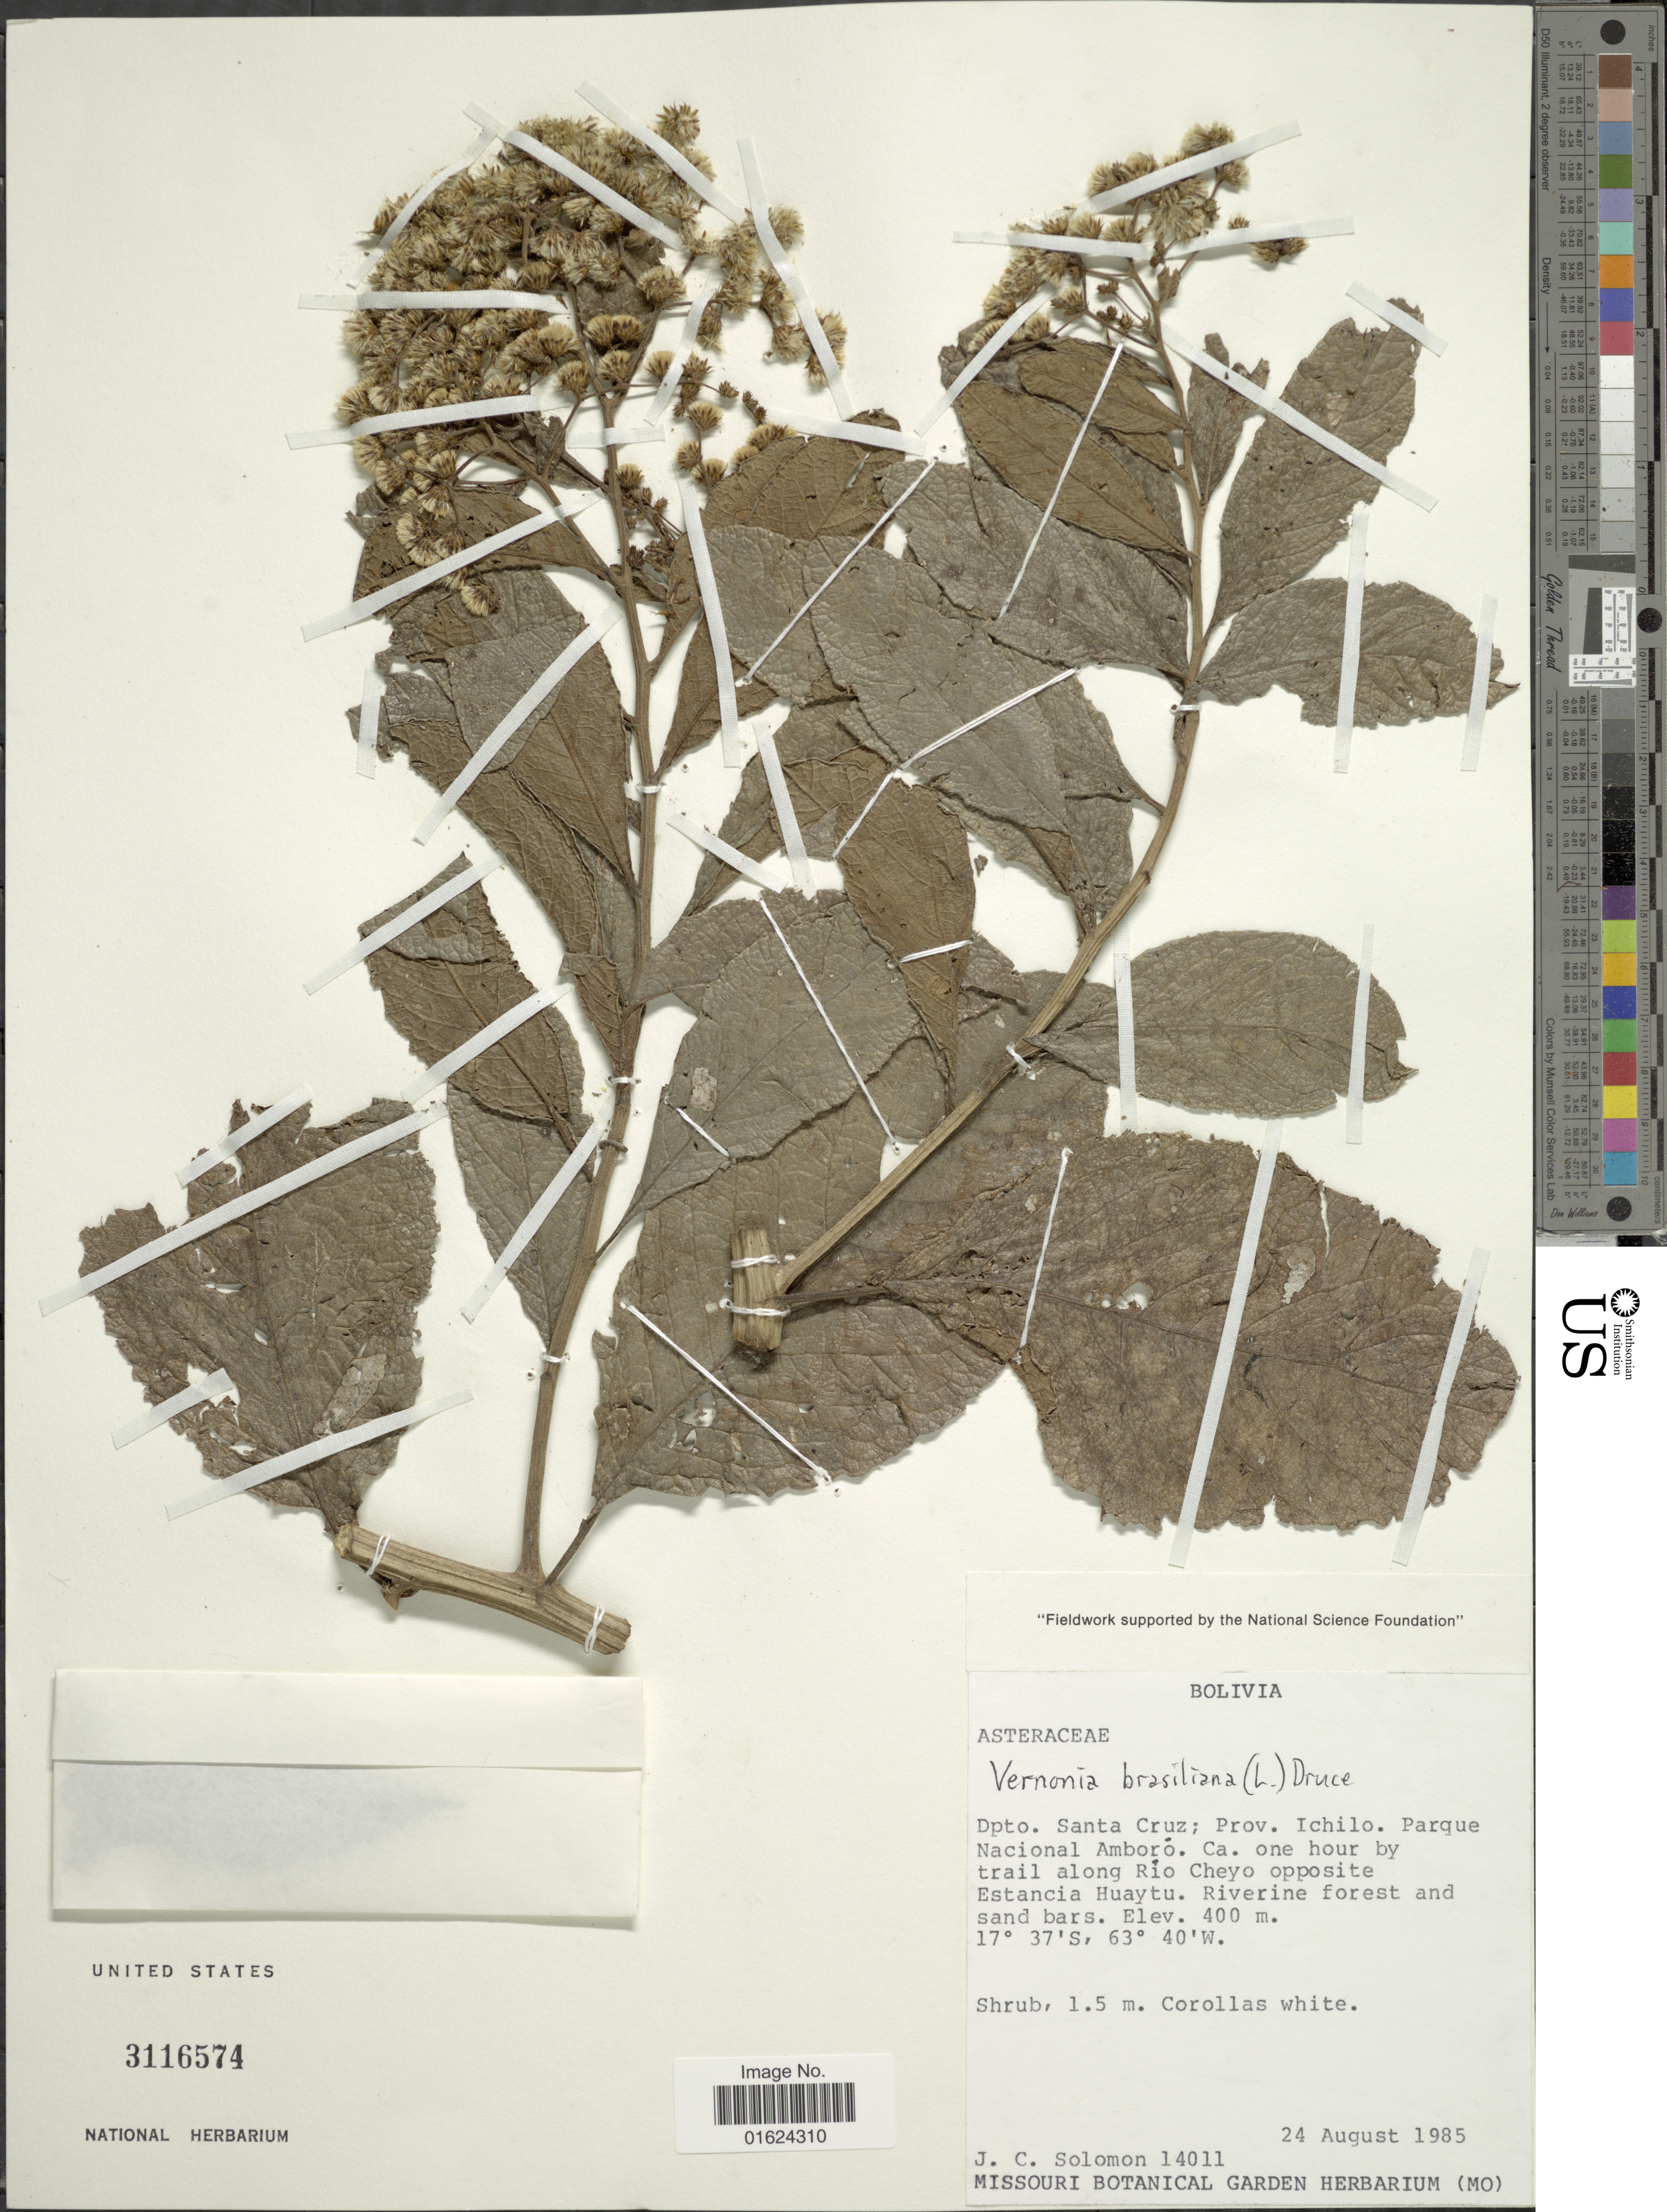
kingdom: Plantae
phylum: Tracheophyta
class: Magnoliopsida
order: Asterales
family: Asteraceae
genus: Vernonia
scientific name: Vernonia brasiliana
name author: (L.) Druce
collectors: J. C. Solomon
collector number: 14011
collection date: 1985-08-24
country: Bolivia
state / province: Santa Cruz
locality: Bolivia, Dpto. Santa Cruz; Prov. Ichilo. Parque Nacional Amboro. Ca. one hour by trail along Rio Cheyo opposite Estancia Huaytu.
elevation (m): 400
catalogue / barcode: US 3116574